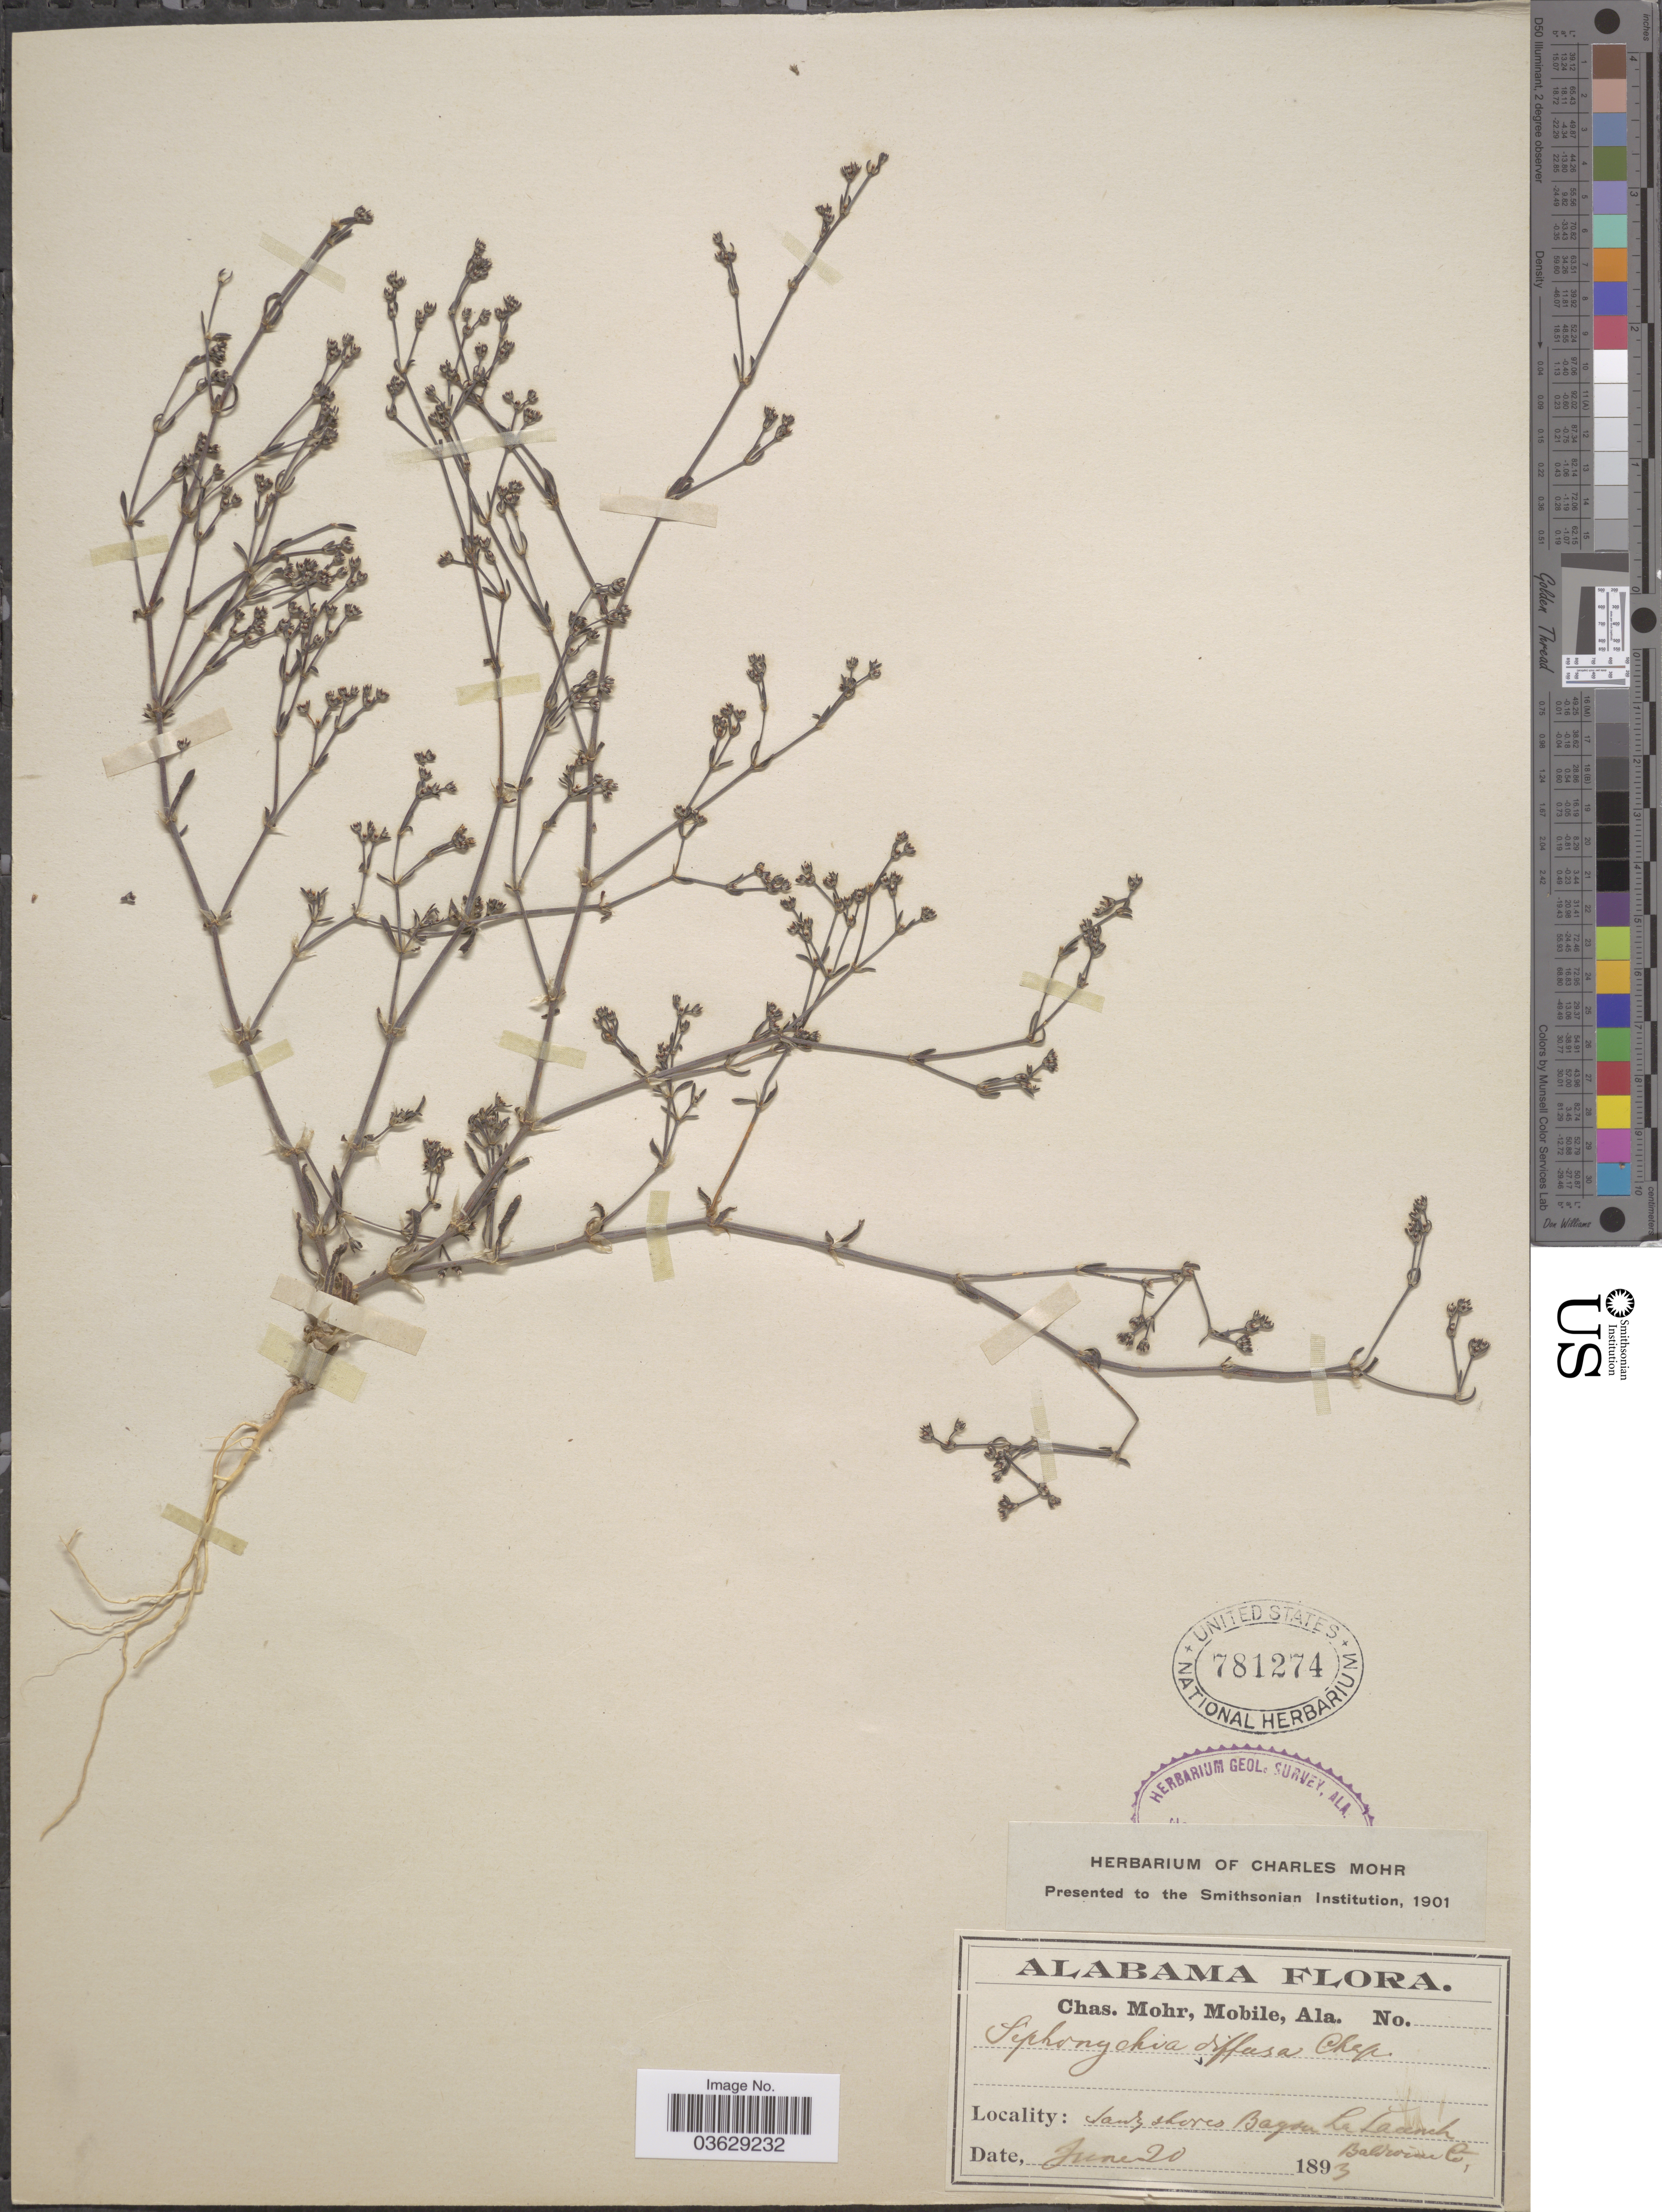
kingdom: Plantae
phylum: Tracheophyta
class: Magnoliopsida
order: Caryophyllales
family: Caryophyllaceae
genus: Paronychia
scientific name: Paronychia patula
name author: Shinners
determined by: Strong, Mark T., (BOT), Smithsonian Institution - National Museum of Natural History (UNITED STATES)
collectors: Mohr, C. T. (herbarium)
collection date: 1893-06-20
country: United States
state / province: Alabama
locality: Bayou La Launch. Baldwin Co.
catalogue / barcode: US 781274